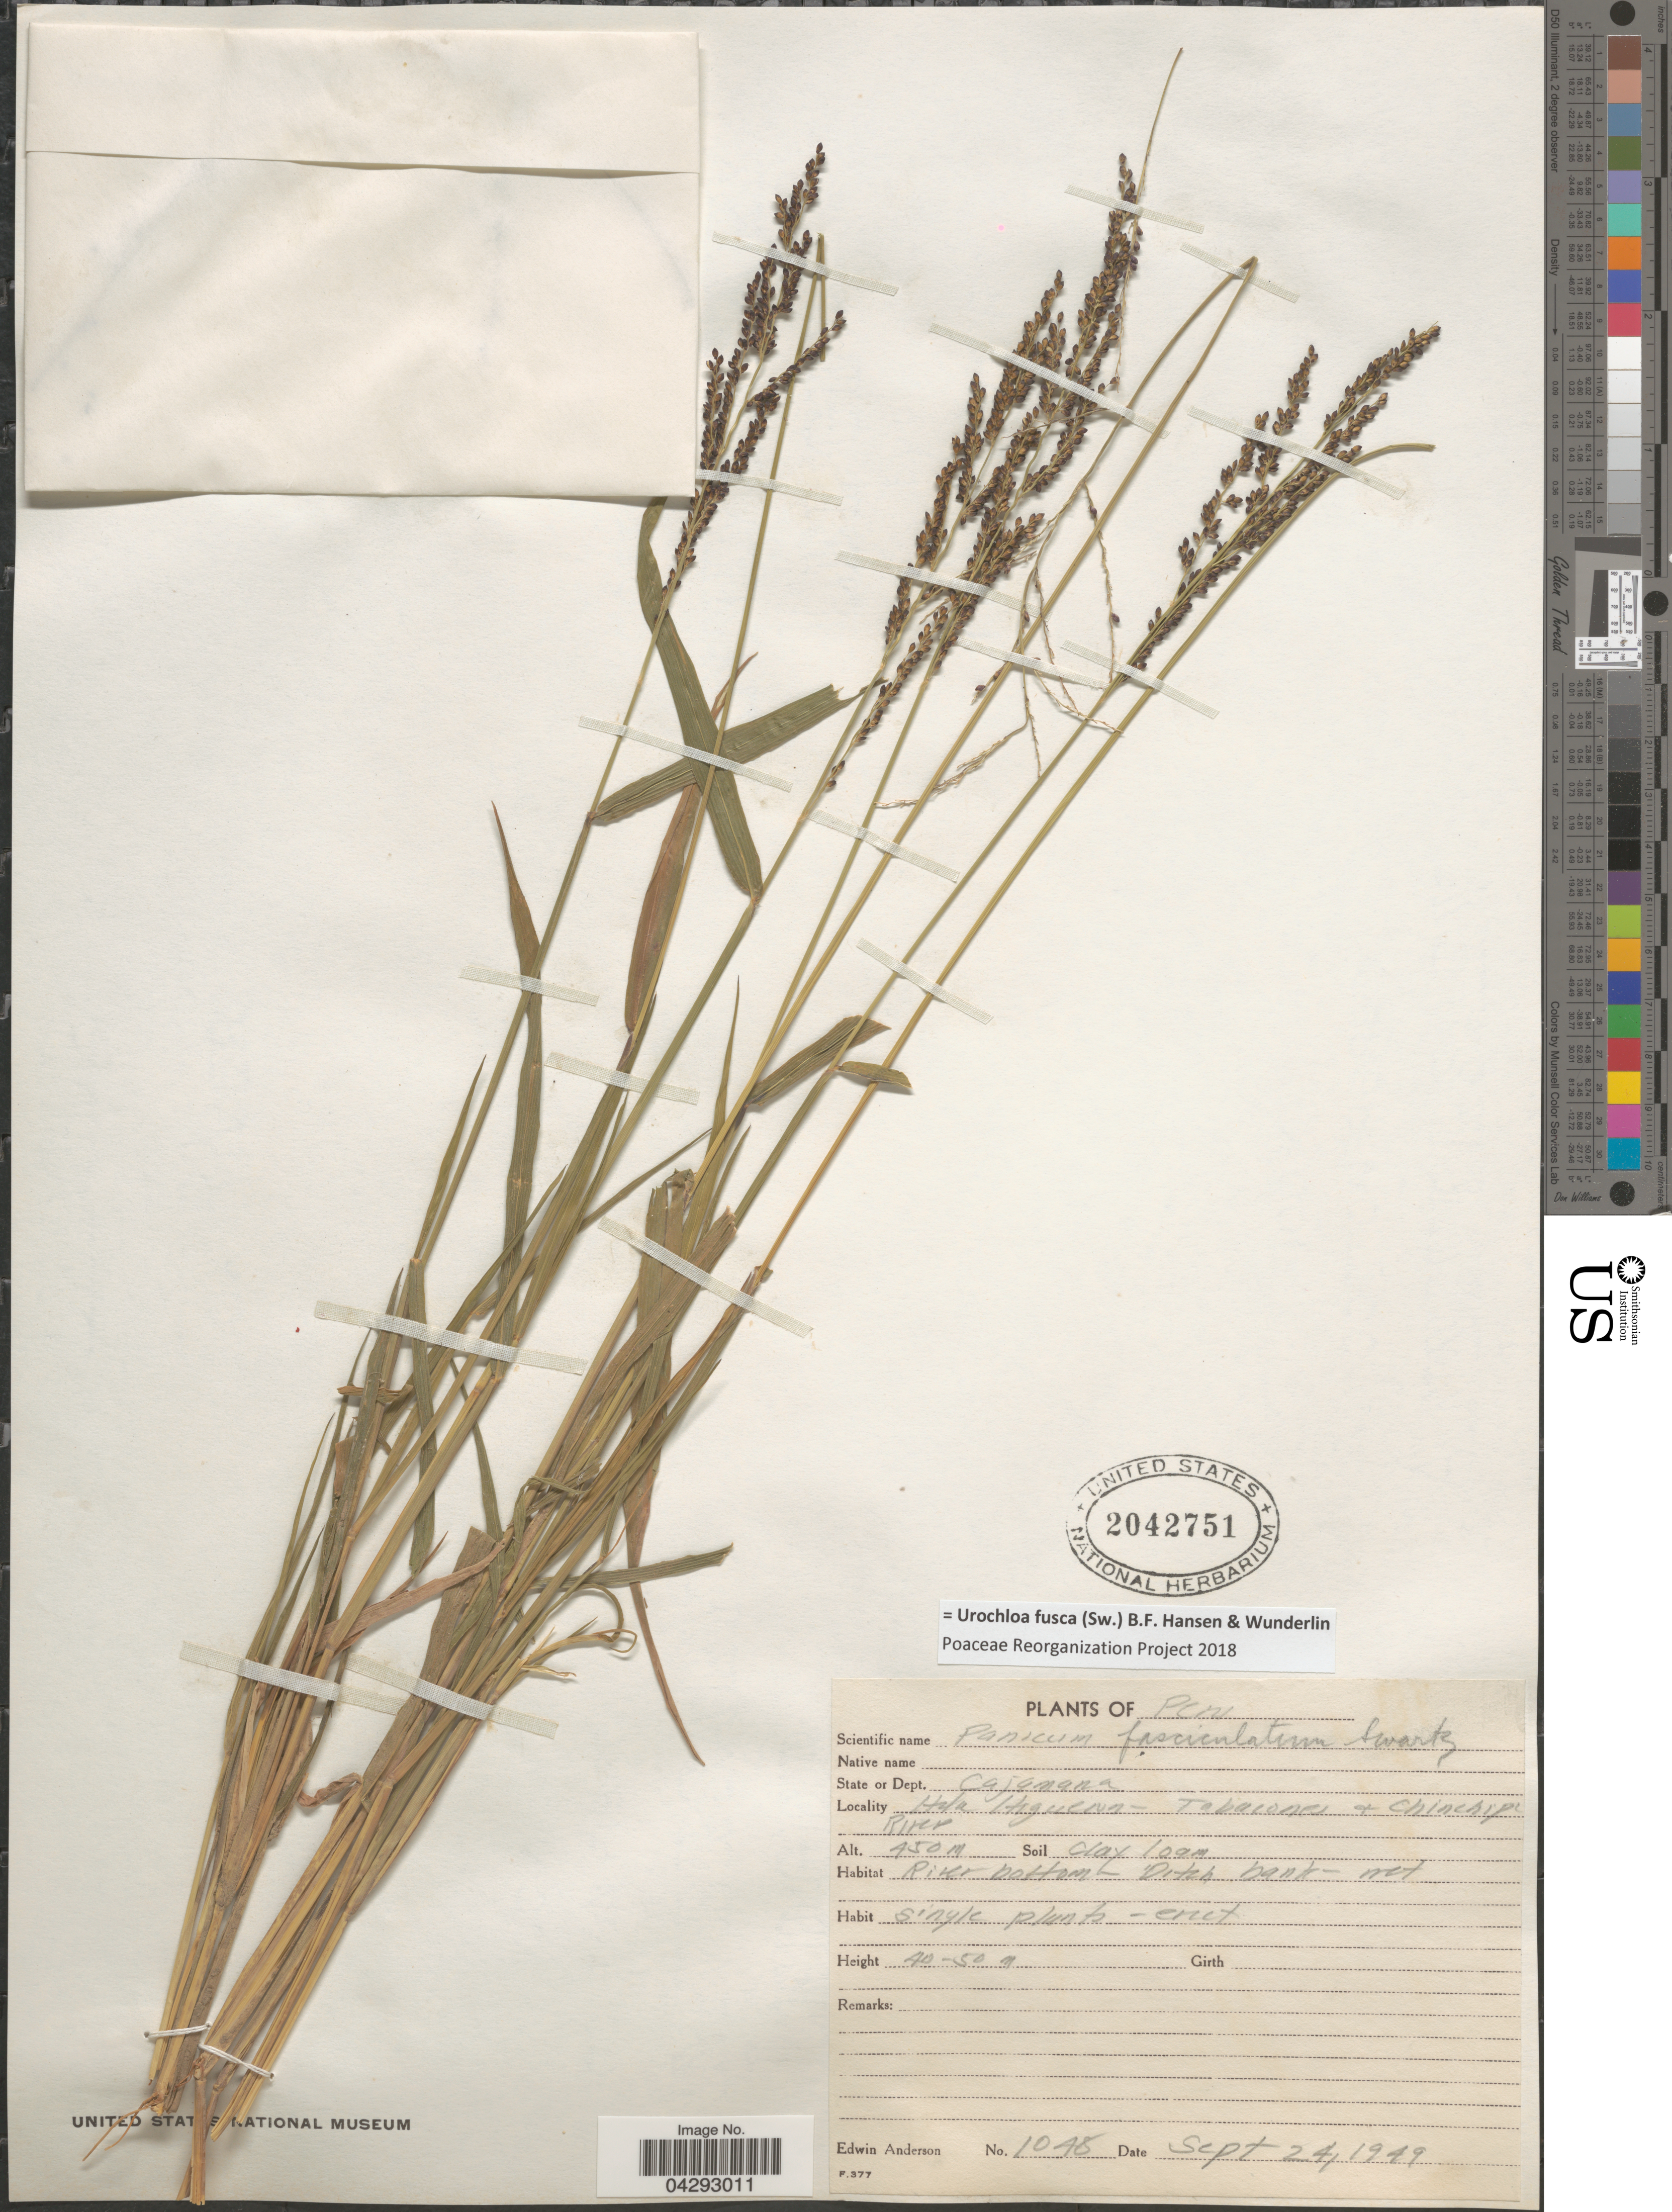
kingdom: Plantae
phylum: Tracheophyta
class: Liliopsida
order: Poales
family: Poaceae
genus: Urochloa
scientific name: Urochloa fusca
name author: (Sw.) B.F. Hansen & Wunderlin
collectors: E. Anderson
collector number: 1048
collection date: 1949-09-24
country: Peru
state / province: Cajamarca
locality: Hda Higuera - Tabacones + Chinchipe River.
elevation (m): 450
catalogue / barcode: US 2042751